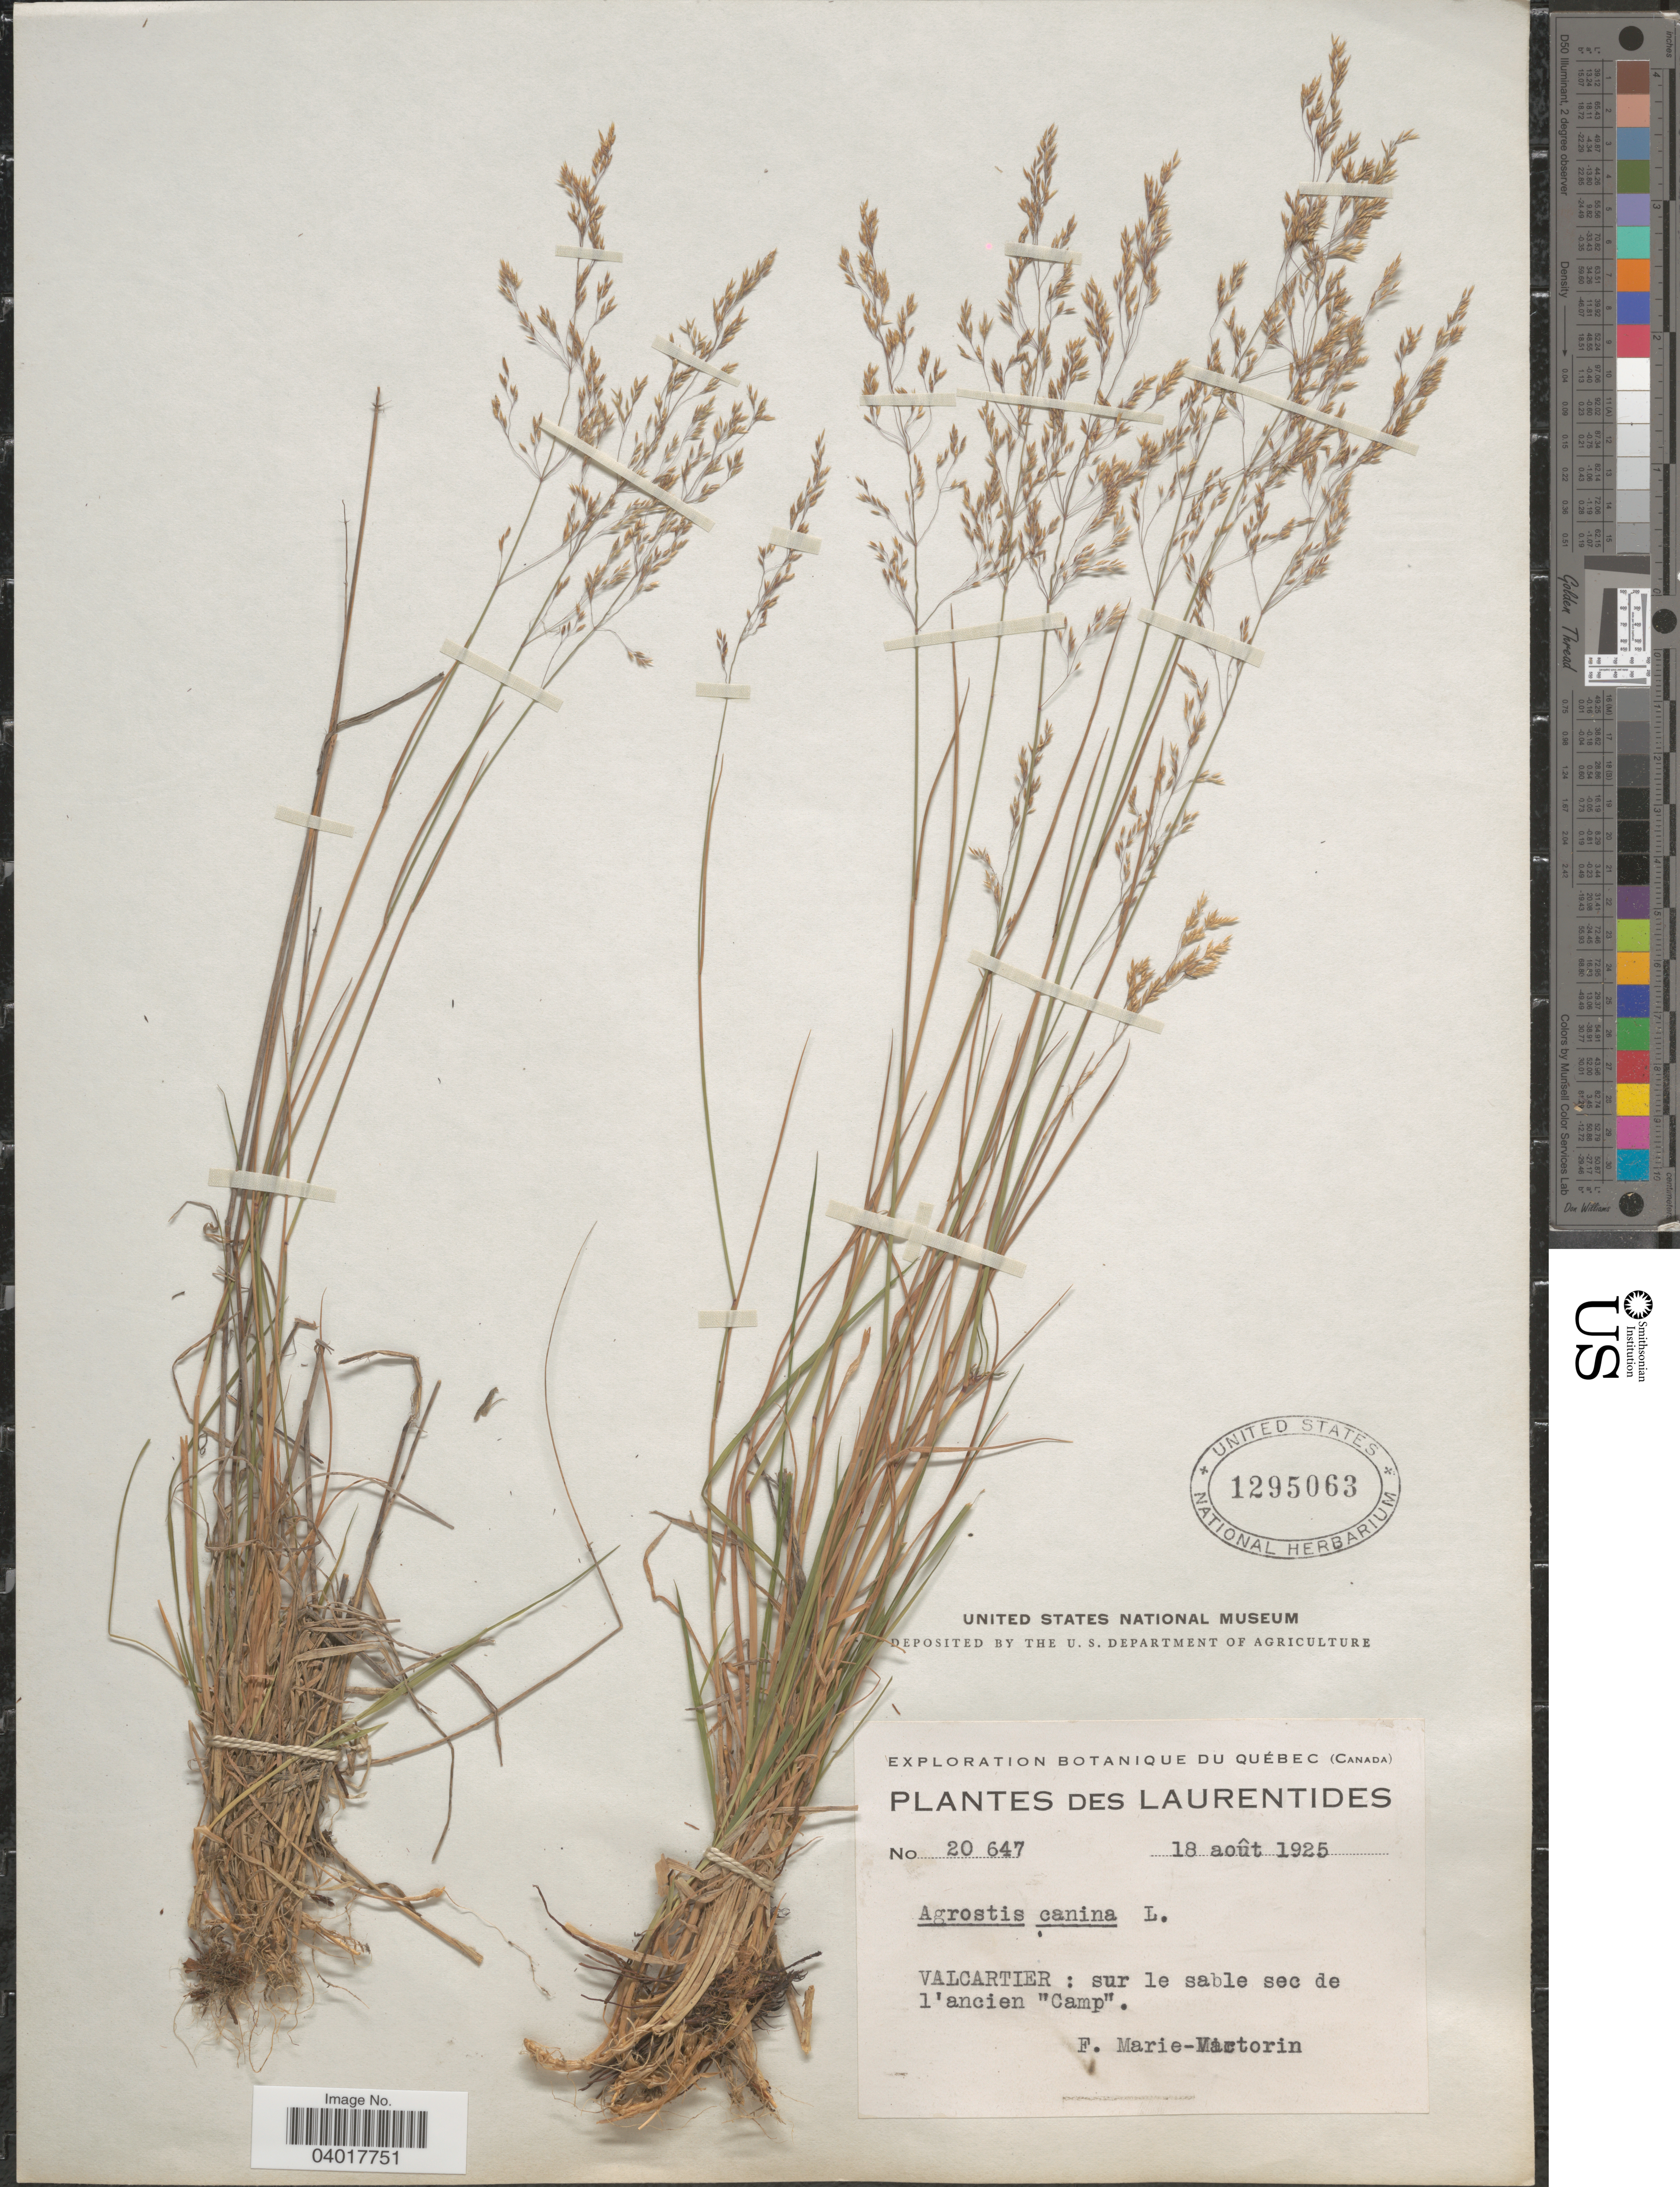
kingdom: Plantae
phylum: Tracheophyta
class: Liliopsida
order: Poales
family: Poaceae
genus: Agrostis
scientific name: Agrostis canina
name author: L.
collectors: F. Marie-Victorin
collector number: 20647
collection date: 1925-08-18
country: Canada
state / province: Quebec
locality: Laurentides. Valcartier: sur le sable sec de l'ancien "Camp".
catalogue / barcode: US 1295063